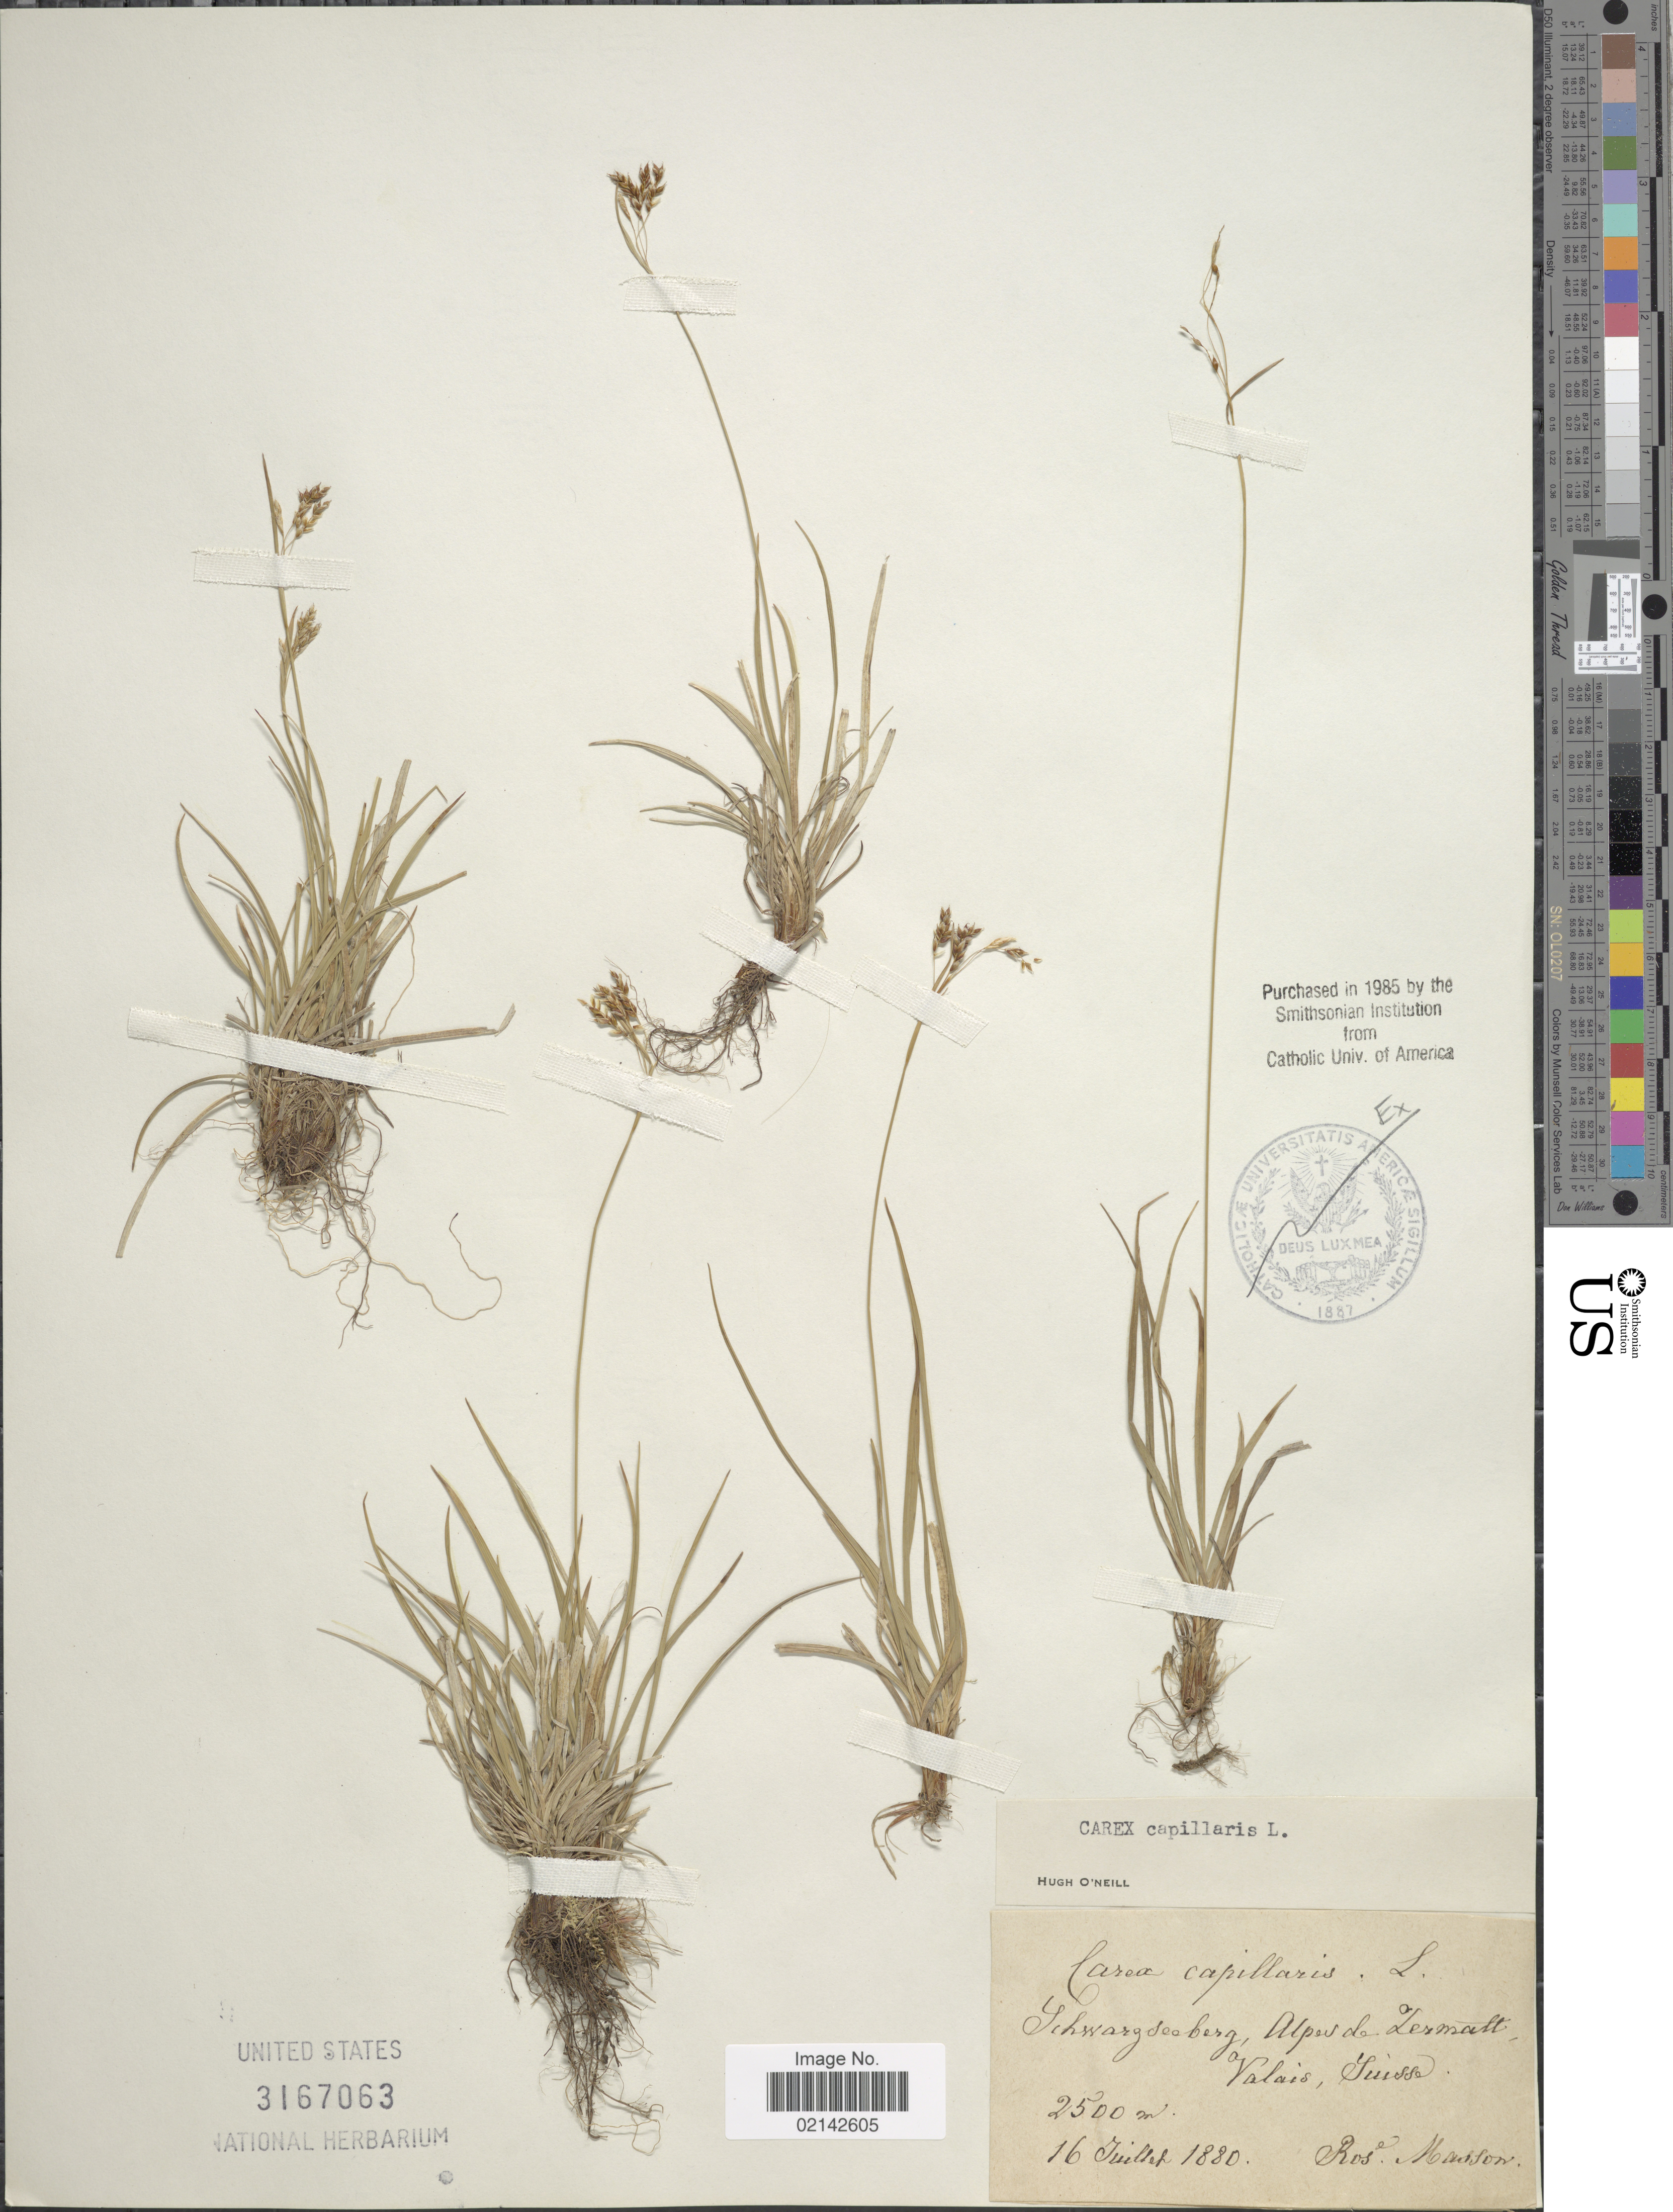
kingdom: Plantae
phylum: Tracheophyta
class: Liliopsida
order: Poales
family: Cyperaceae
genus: Carex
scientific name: Carex capillaris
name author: L.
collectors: R. Masson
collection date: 1880-07-16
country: Switzerland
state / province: Valais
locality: Schwarzseeberg, Alpes de Zermatt, Valais, Suisse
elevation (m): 2500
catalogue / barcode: US 3167063